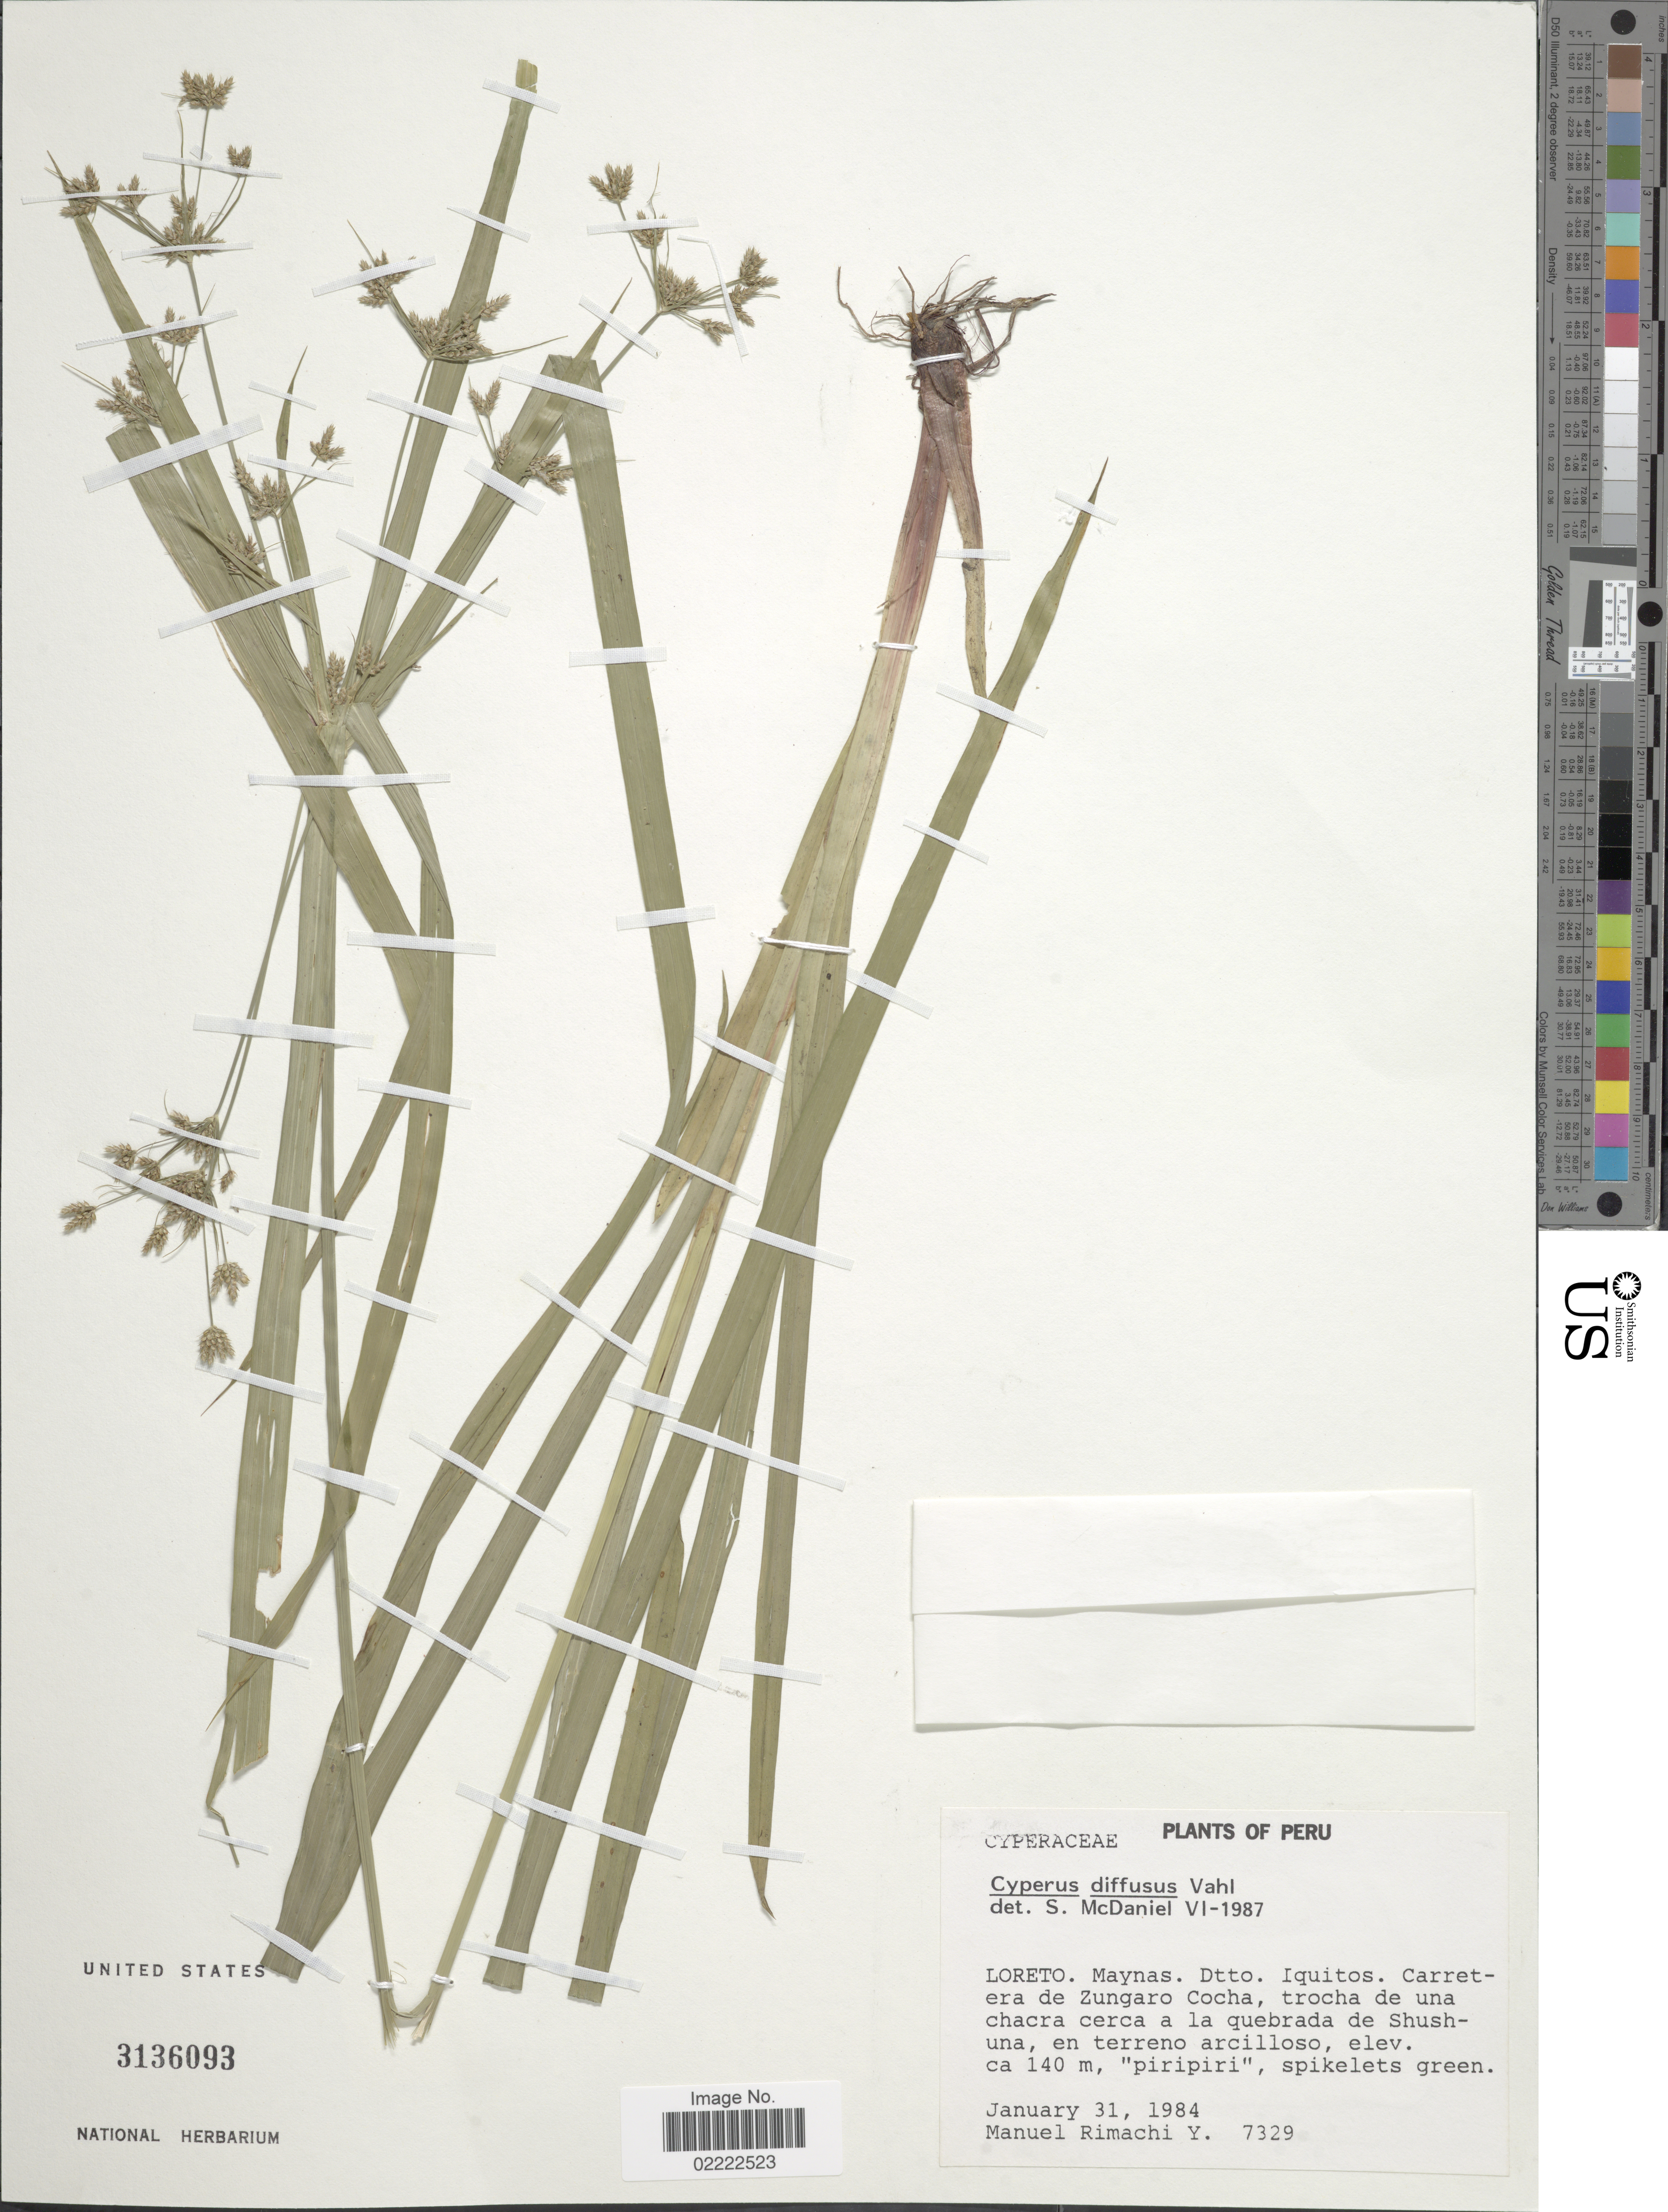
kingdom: Plantae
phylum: Tracheophyta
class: Liliopsida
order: Poales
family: Cyperaceae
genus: Cyperus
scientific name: Cyperus laxus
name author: Lam.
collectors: M. Rimachi Y.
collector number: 7329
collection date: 1984-01-31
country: Peru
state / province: Loreto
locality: Maynas, Dtto. Iquitos, Carretera de Zungaro Cocha, trocha de una chacra cerca a la quebrada de Shushuna, en terreno arcilloso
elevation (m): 140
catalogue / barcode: US 3136093